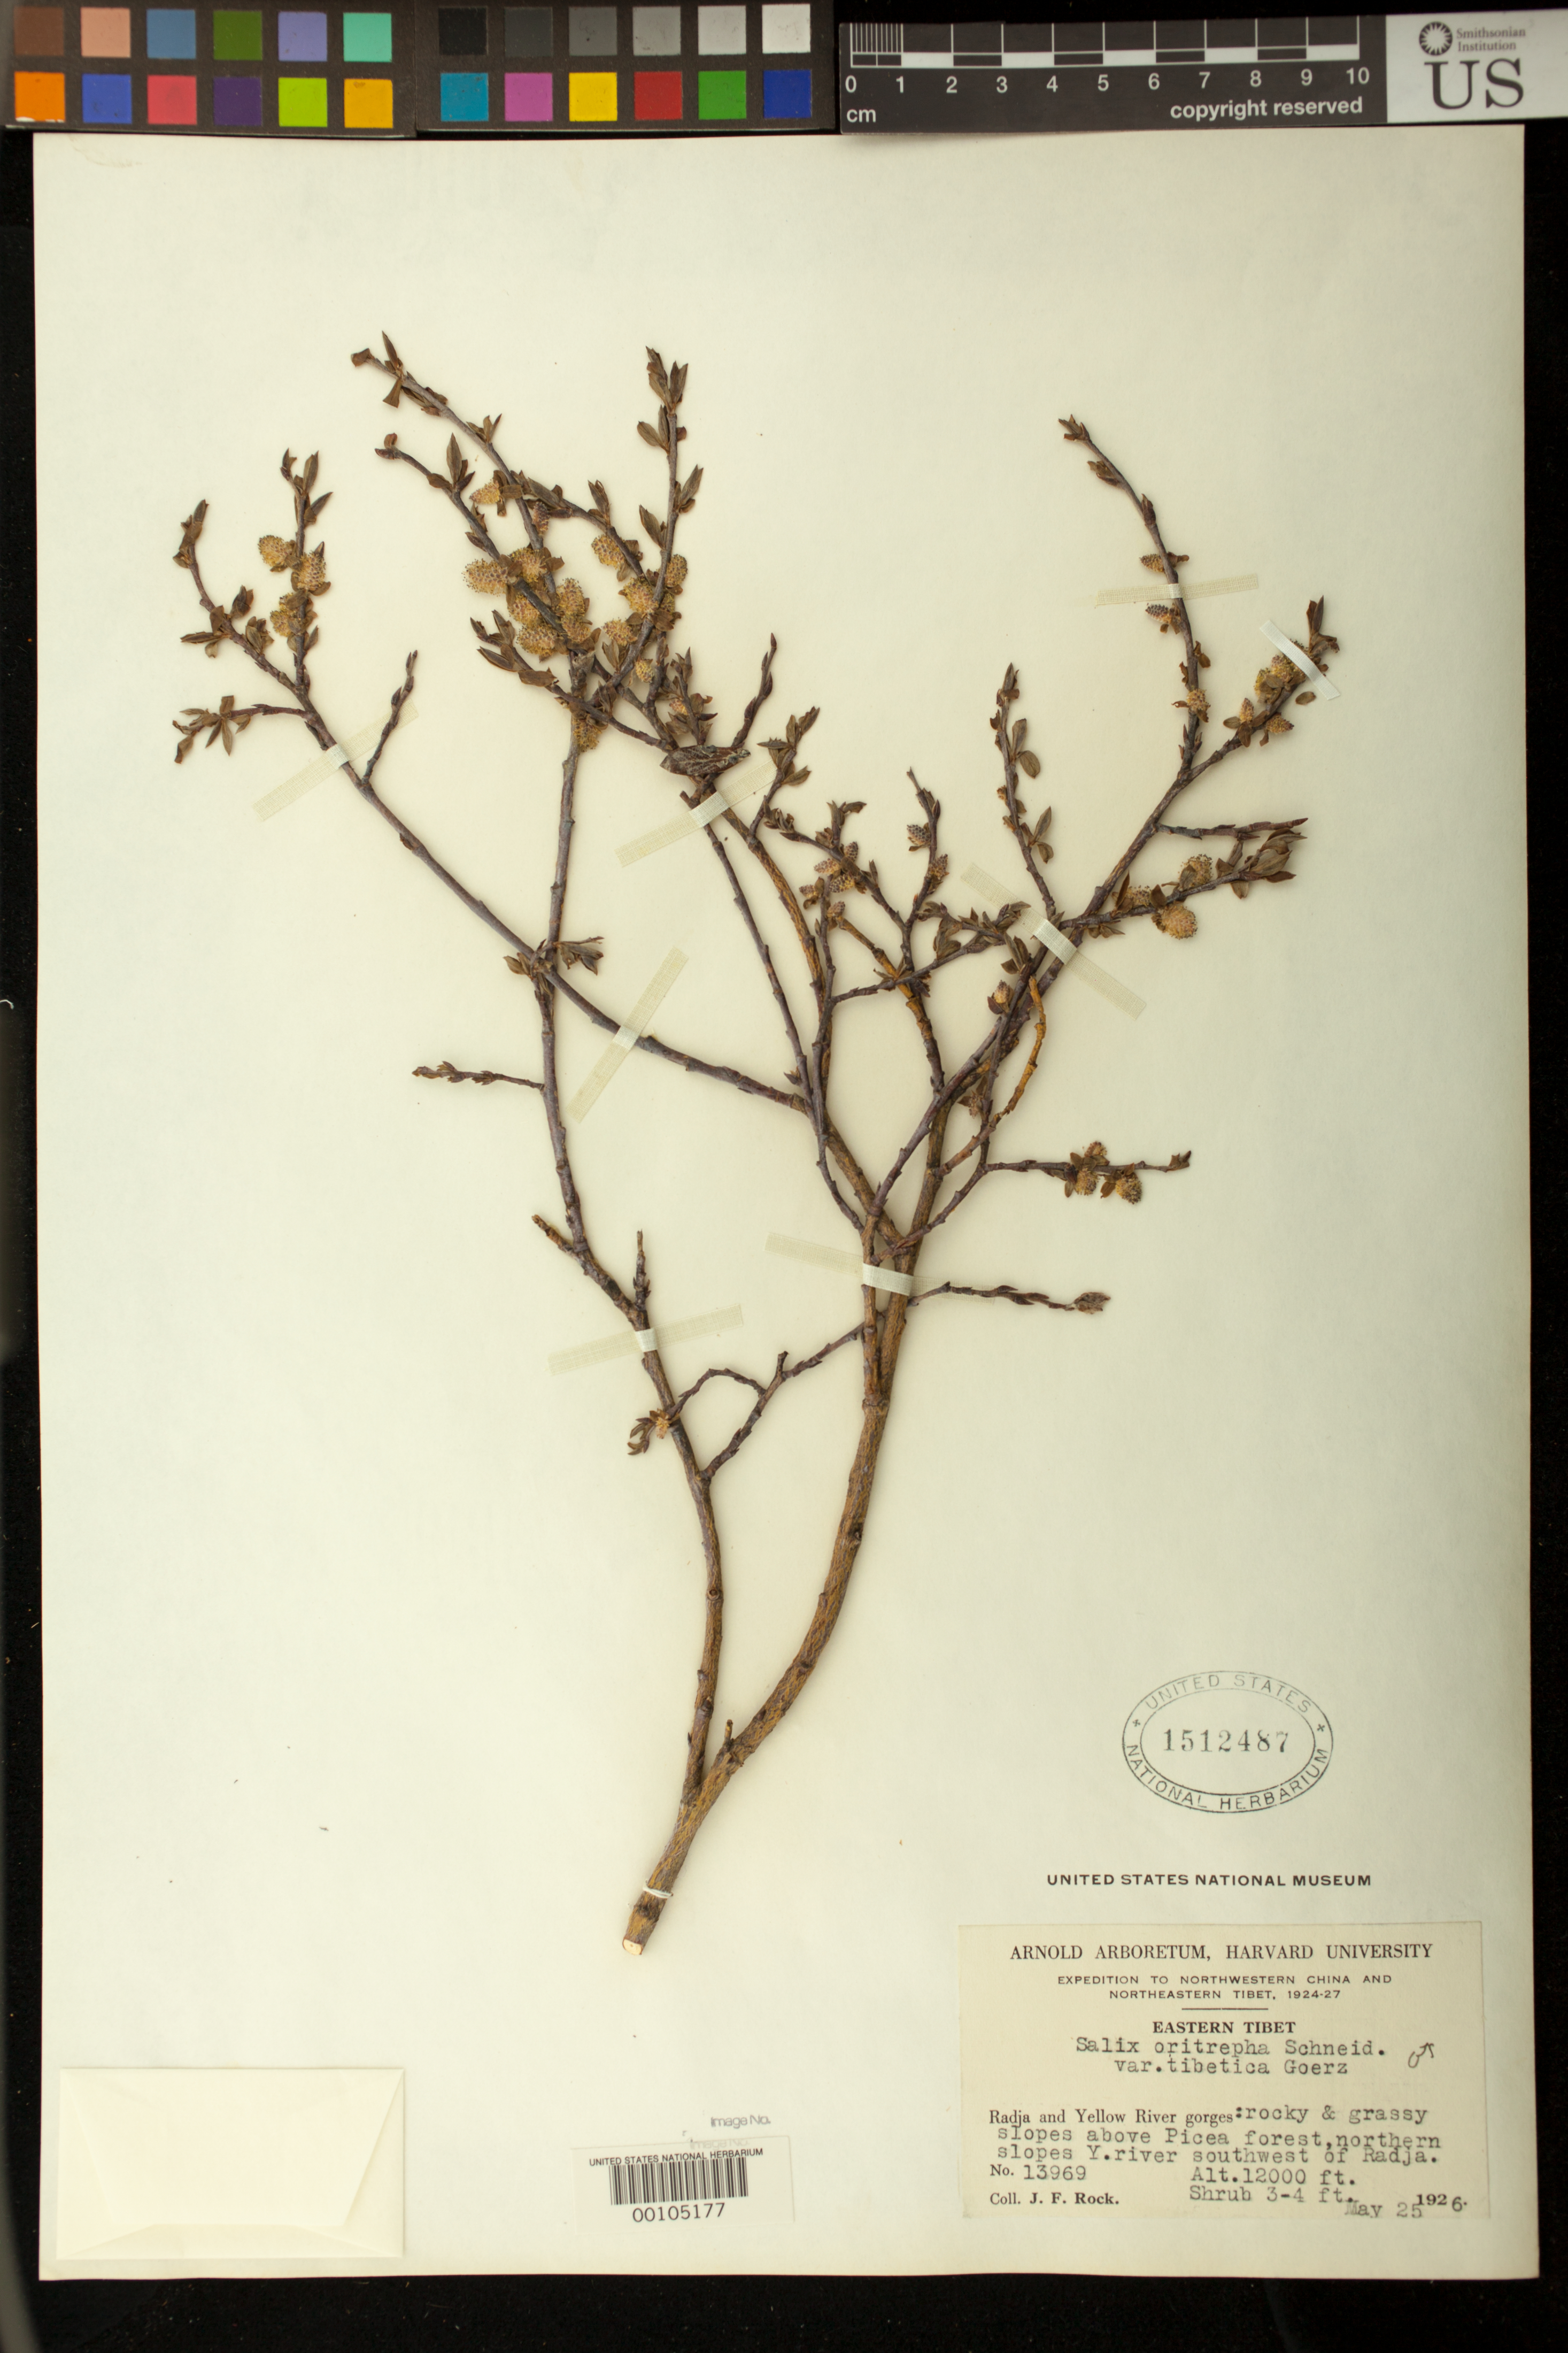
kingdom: Plantae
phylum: Tracheophyta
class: Magnoliopsida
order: Malpighiales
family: Salicaceae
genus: Salix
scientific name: Salix oritrepha var. tibetica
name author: Goerz in Rehder & Kobuski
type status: Syntype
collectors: J. F. Rock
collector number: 13969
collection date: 1926-05-25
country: China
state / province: Xizang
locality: Eastern Tibet. Radja and Yellow River gorges: northern slopes Y. river southwest of Radja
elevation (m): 3658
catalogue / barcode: US 1512487